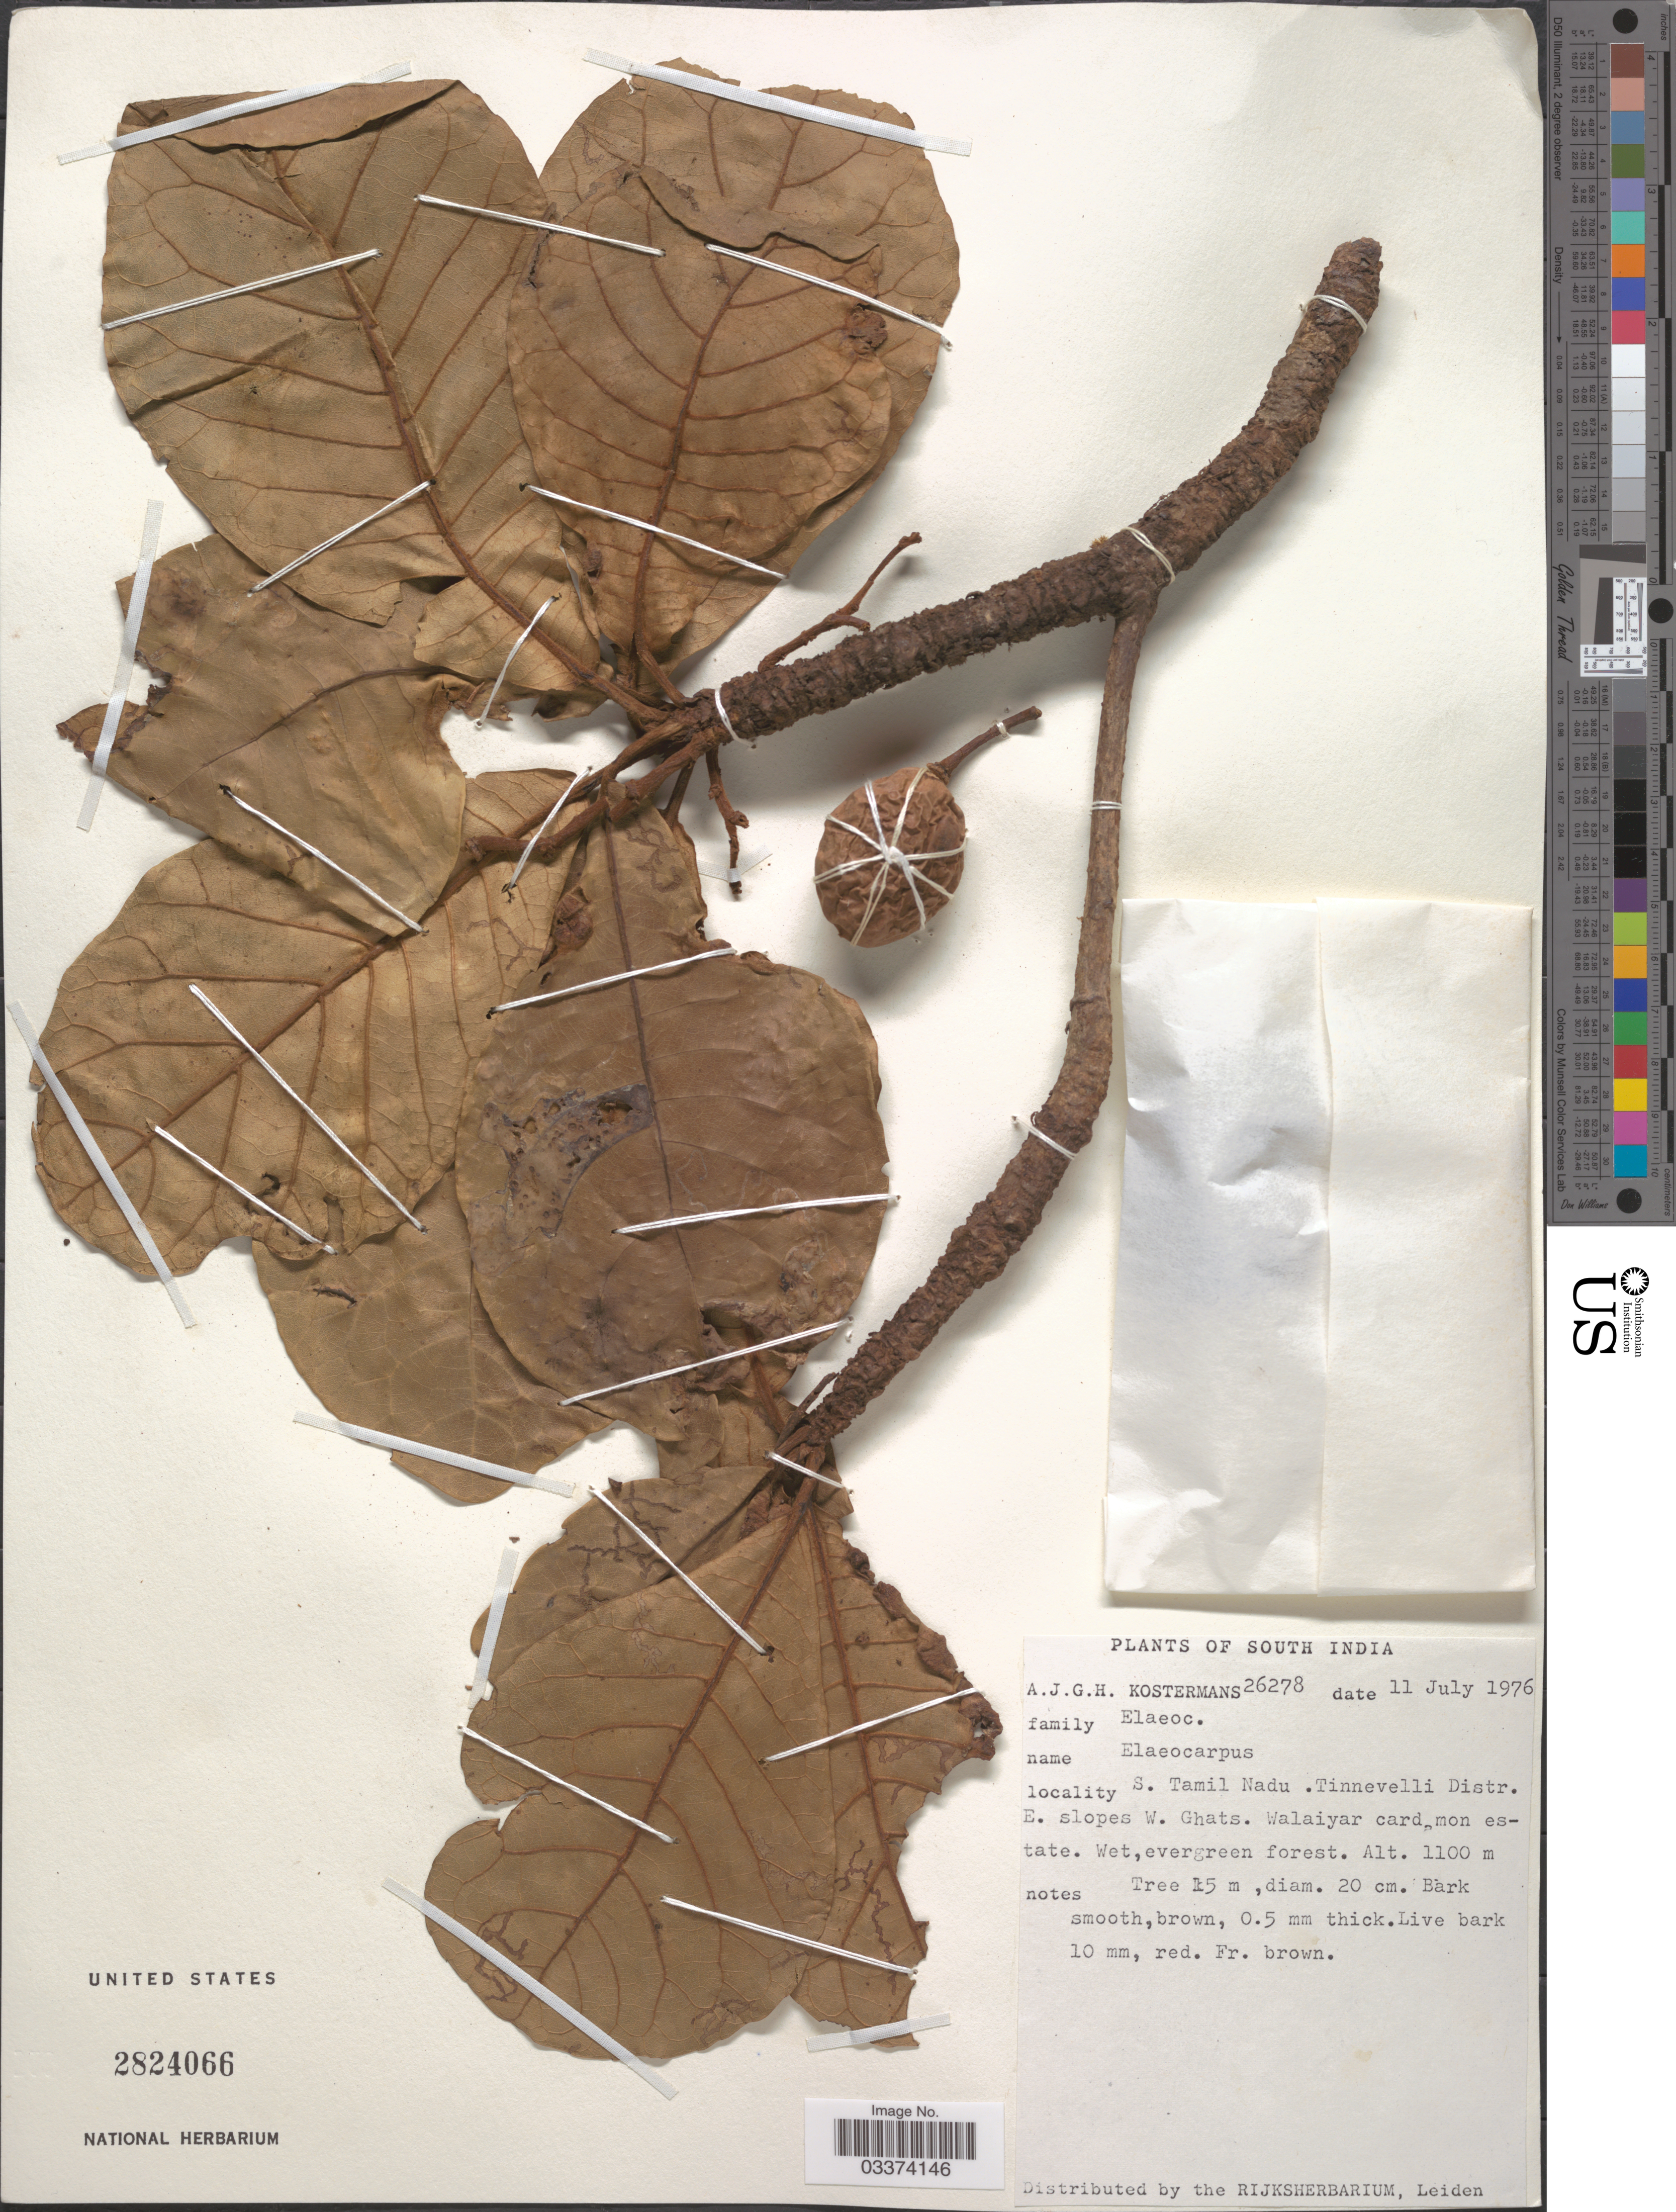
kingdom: Plantae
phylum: Tracheophyta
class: Magnoliopsida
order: Oxalidales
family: Elaeocarpaceae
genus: Elaeocarpus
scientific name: Elaeocarpus sp.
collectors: A. J. G. Kostermans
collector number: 26278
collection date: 1976-07-11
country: India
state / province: Tamil Nadu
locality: South India. S. Tamil Nadu. Tinnevelli Distr. E. slopes W. Ghats. Walaiyar cardamon estate.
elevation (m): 1100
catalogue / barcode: US 2824066